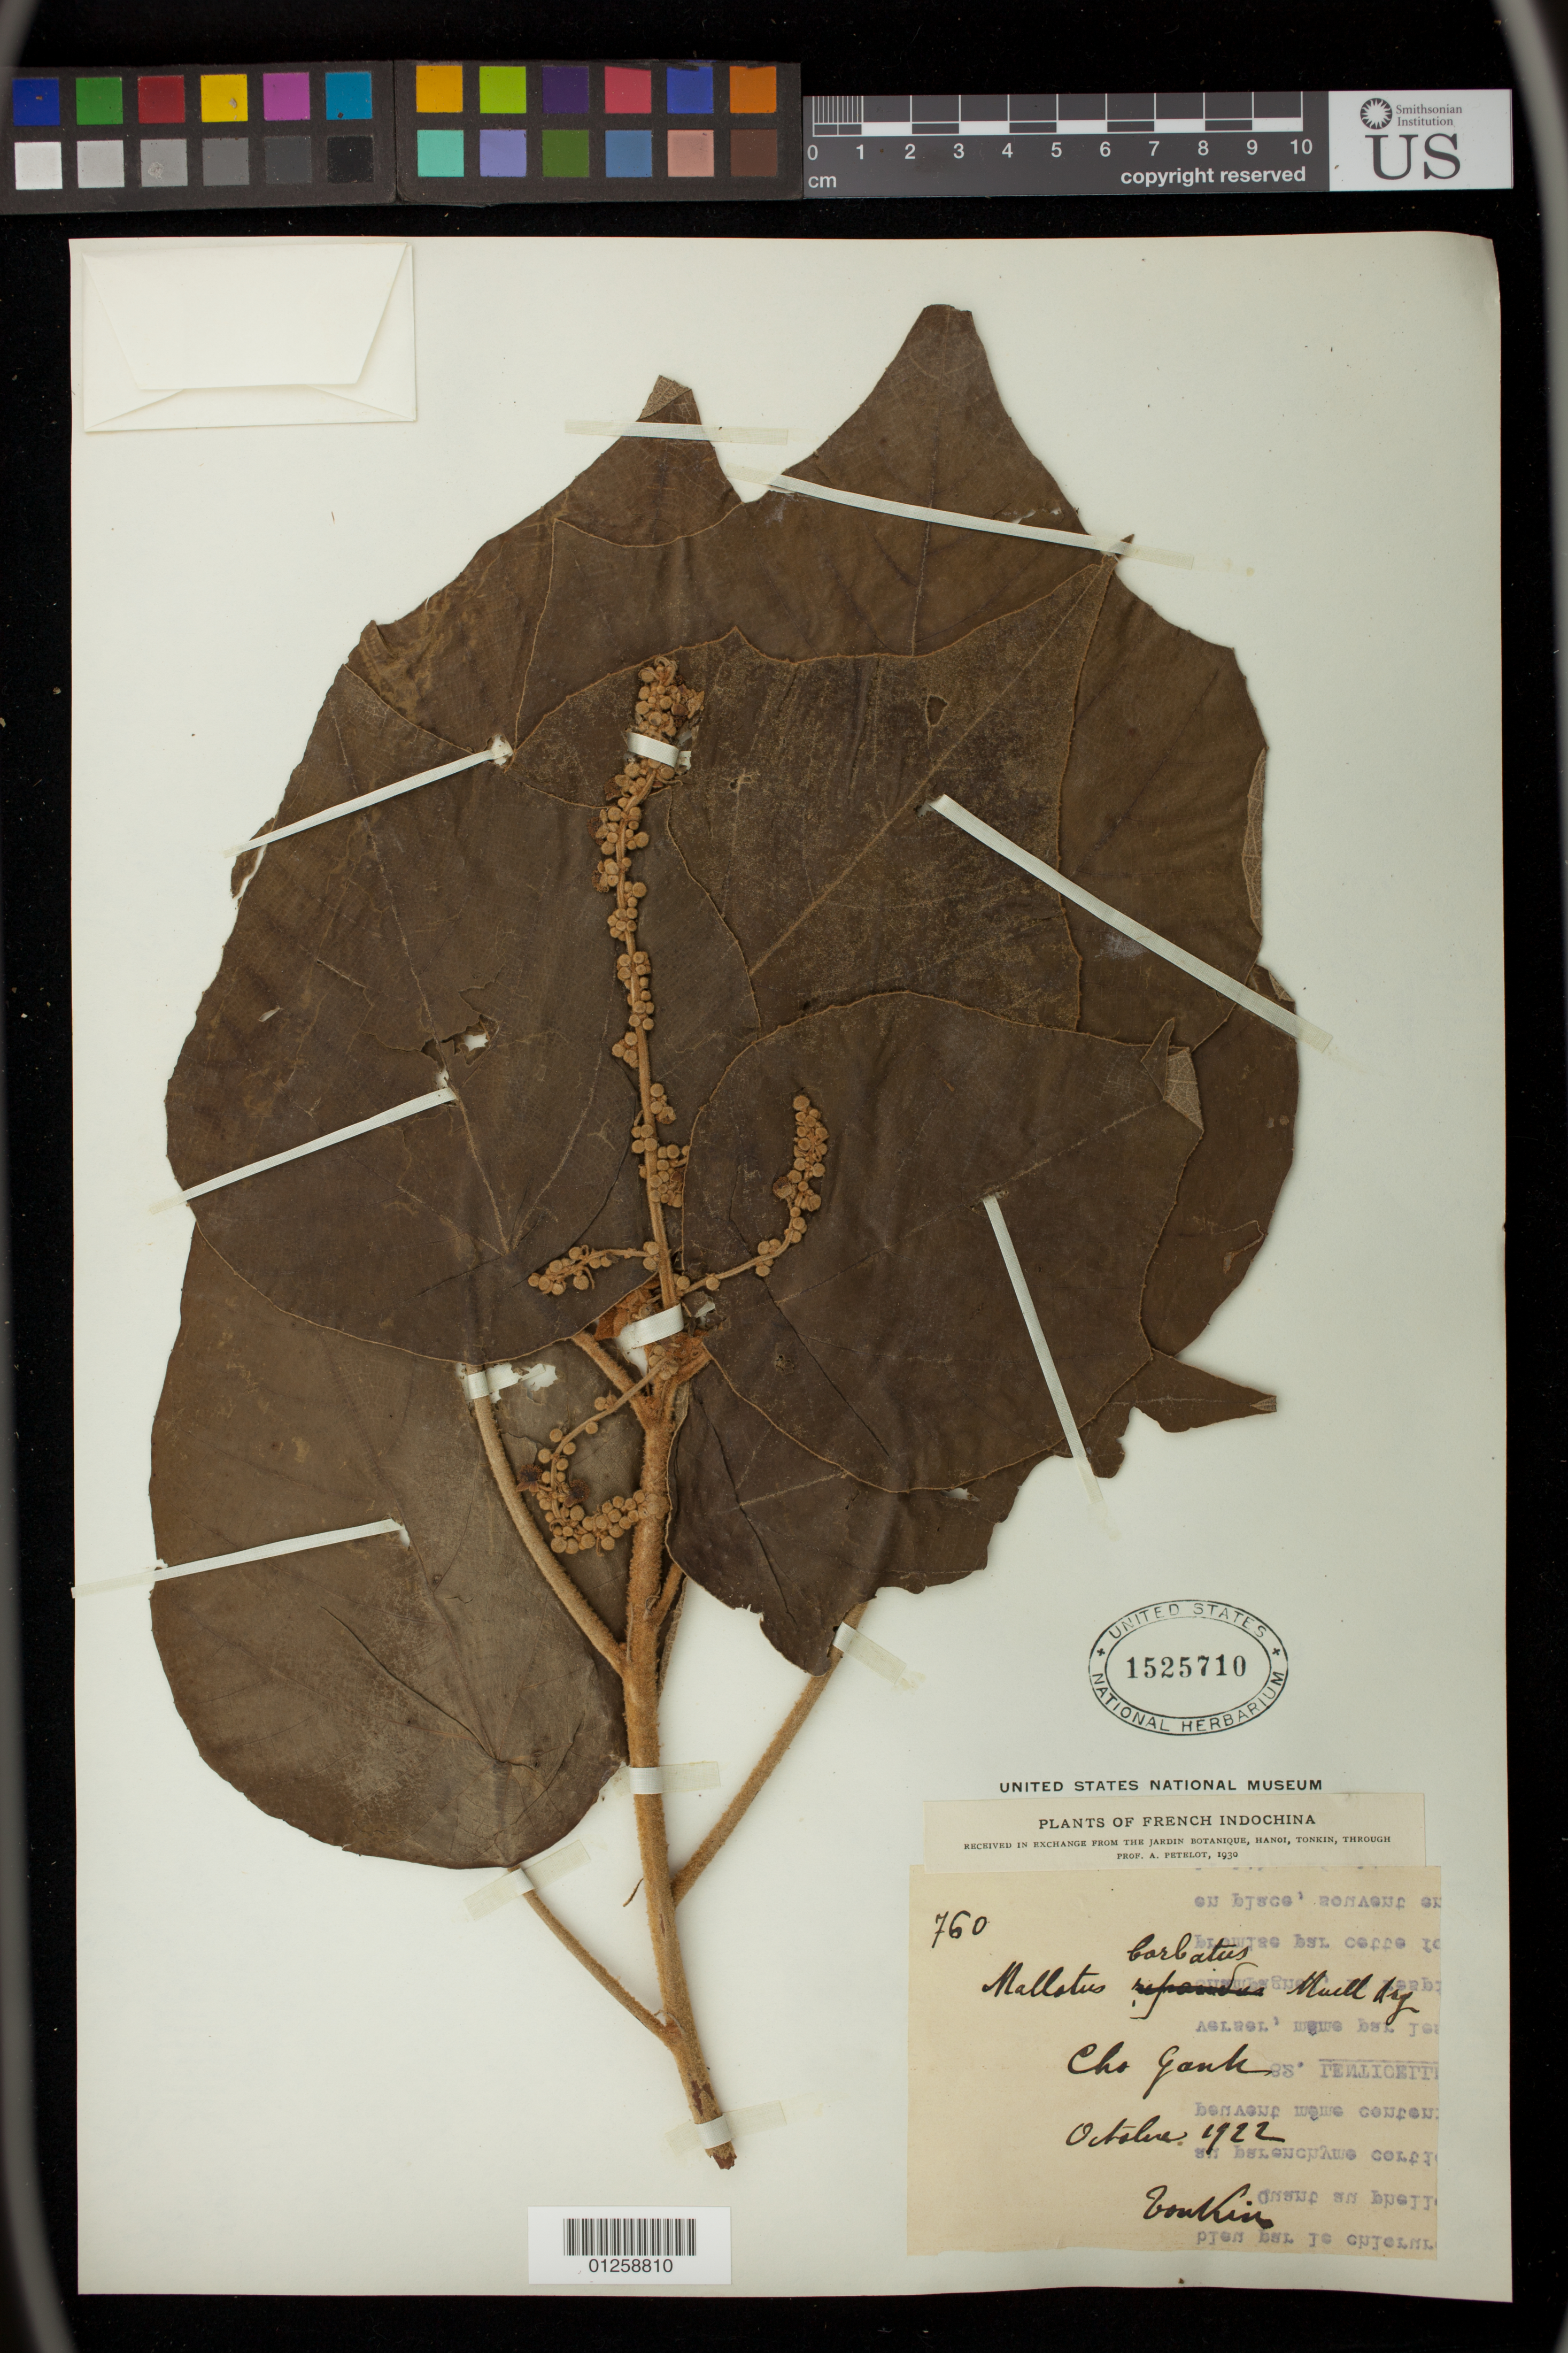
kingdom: Plantae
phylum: Tracheophyta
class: Magnoliopsida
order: Malpighiales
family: Euphorbiaceae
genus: Mallotus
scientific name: Mallotus barbatus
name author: Müll. Arg.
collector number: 760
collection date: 1922-10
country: Vietnam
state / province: Tonkin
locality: Hanoi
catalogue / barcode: US 1525710